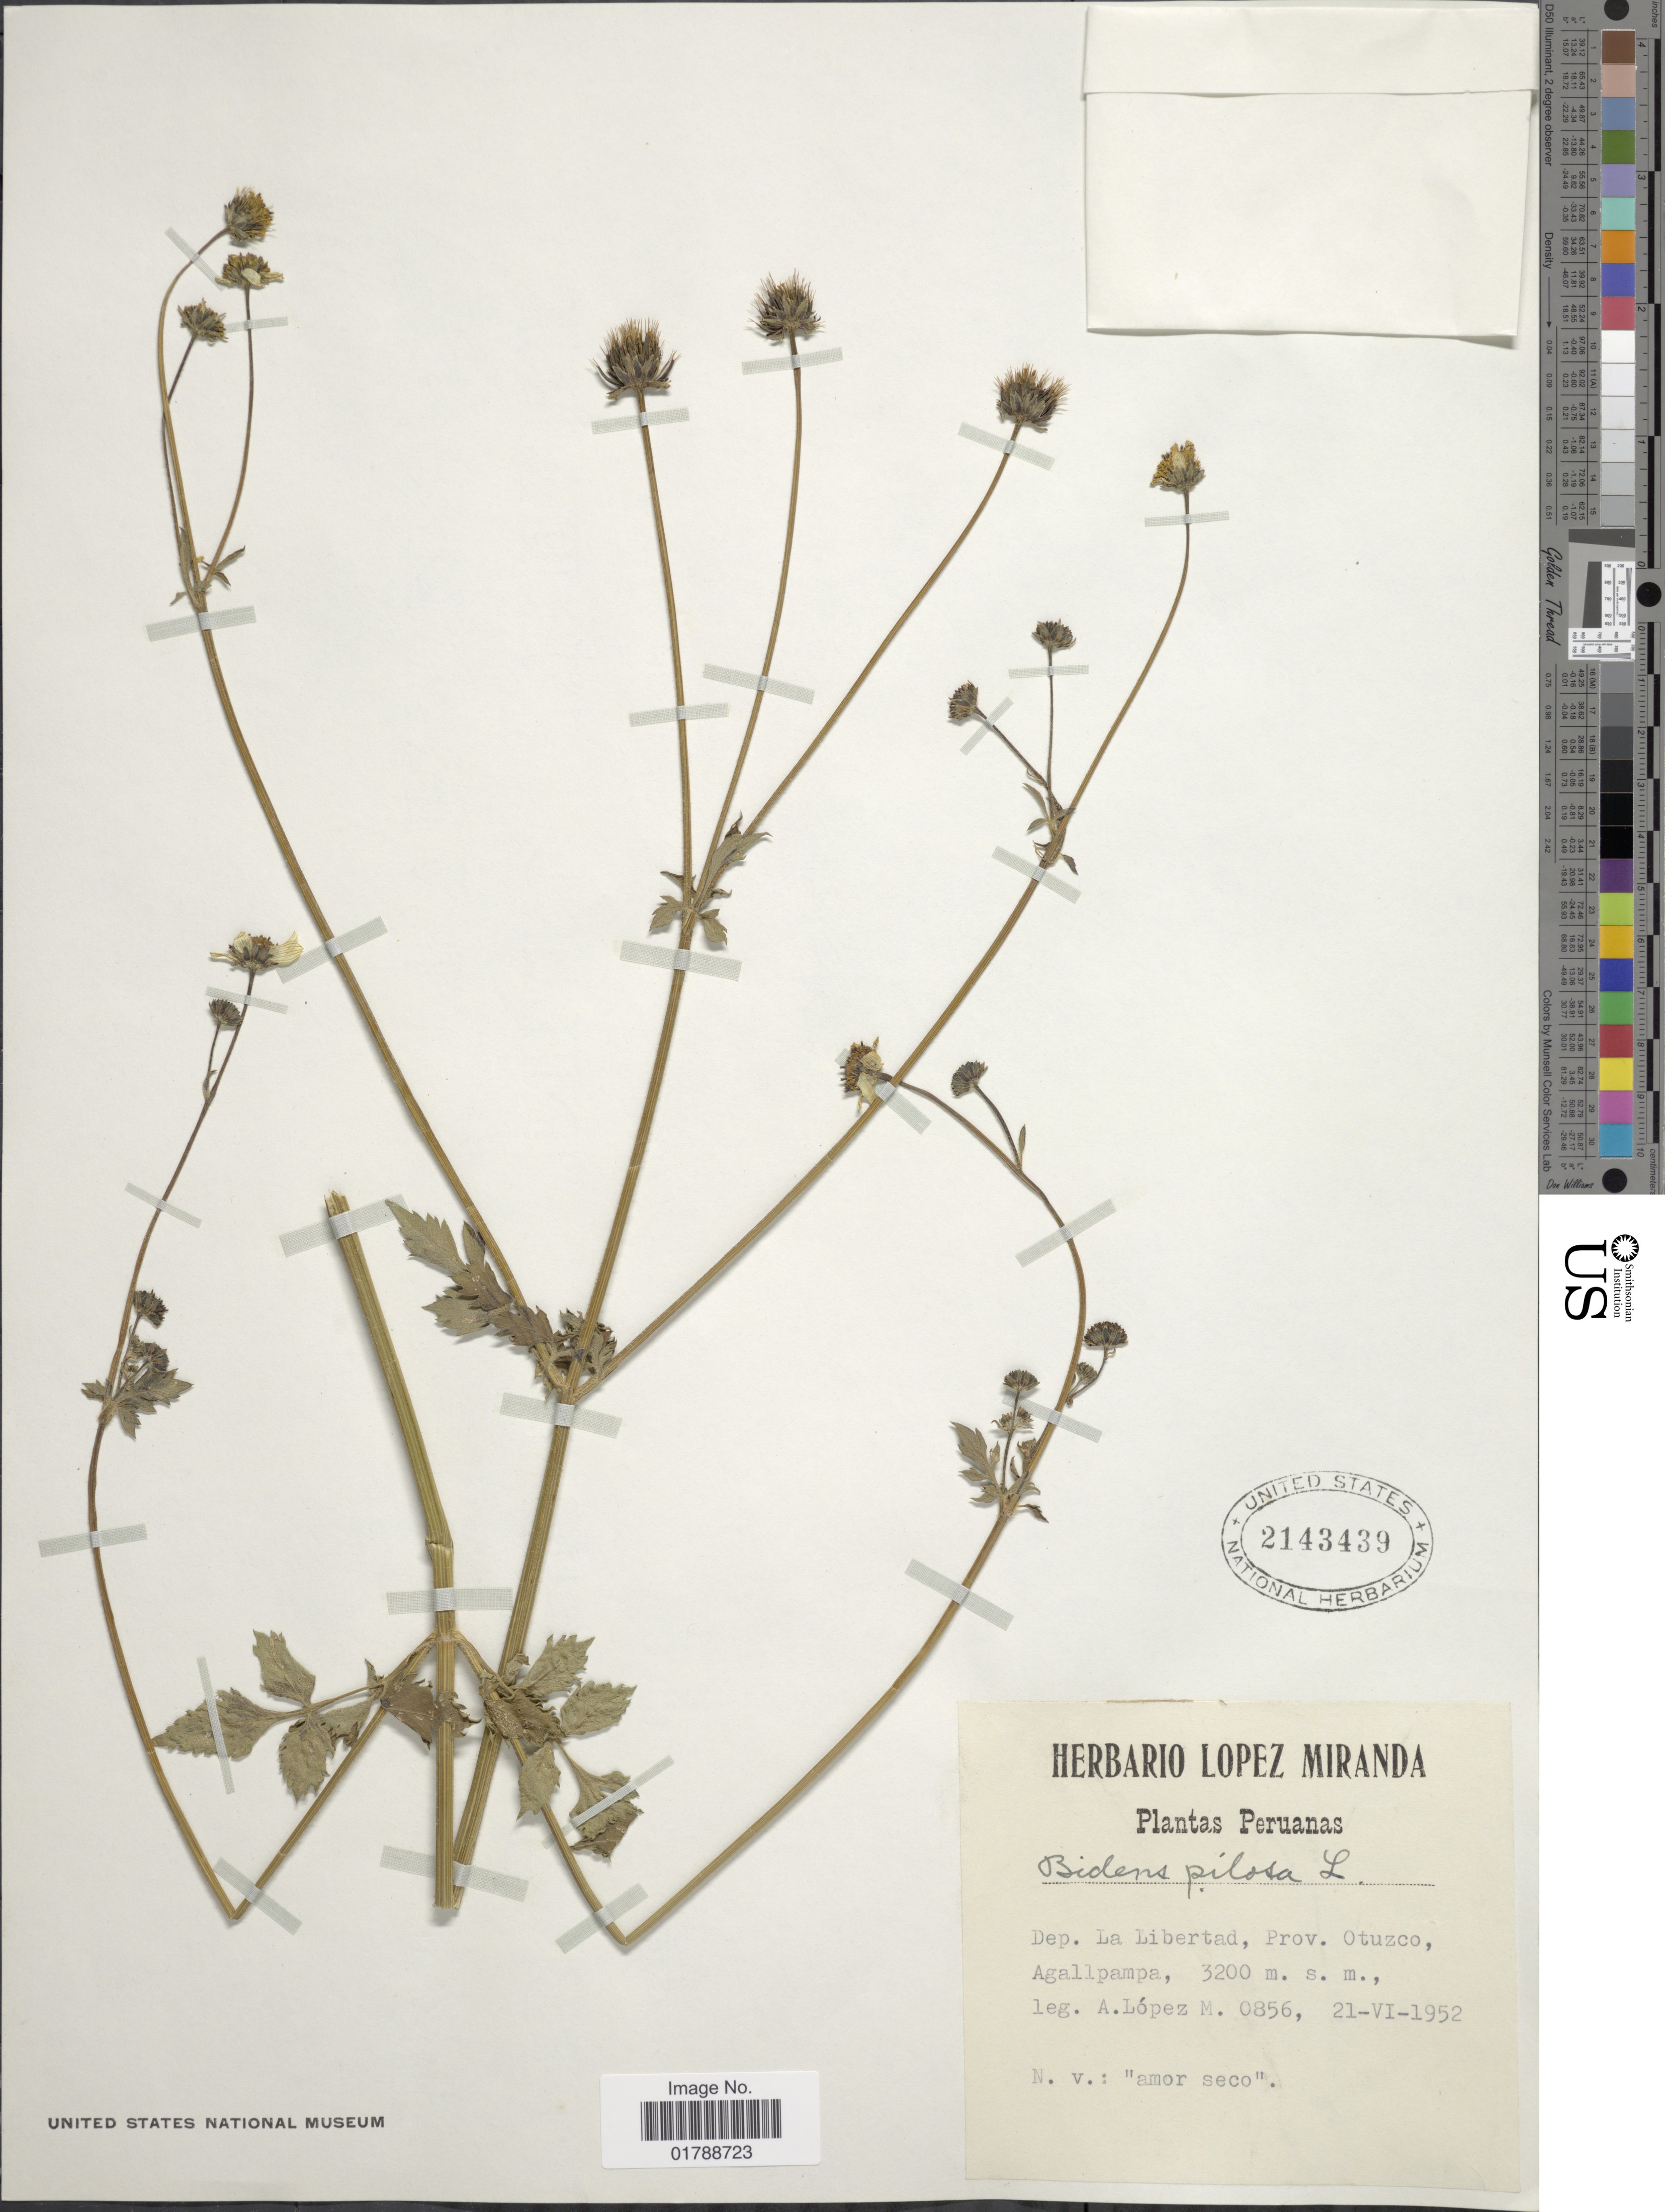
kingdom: Plantae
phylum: Tracheophyta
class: Magnoliopsida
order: Asterales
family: Asteraceae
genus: Bidens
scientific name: Bidens pilosa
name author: L.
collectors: A. López M.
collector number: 0856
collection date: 1952-06-21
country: Peru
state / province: La Libertad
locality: Prov. Otuzco, Agallpampa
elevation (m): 3200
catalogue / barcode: US 2143439